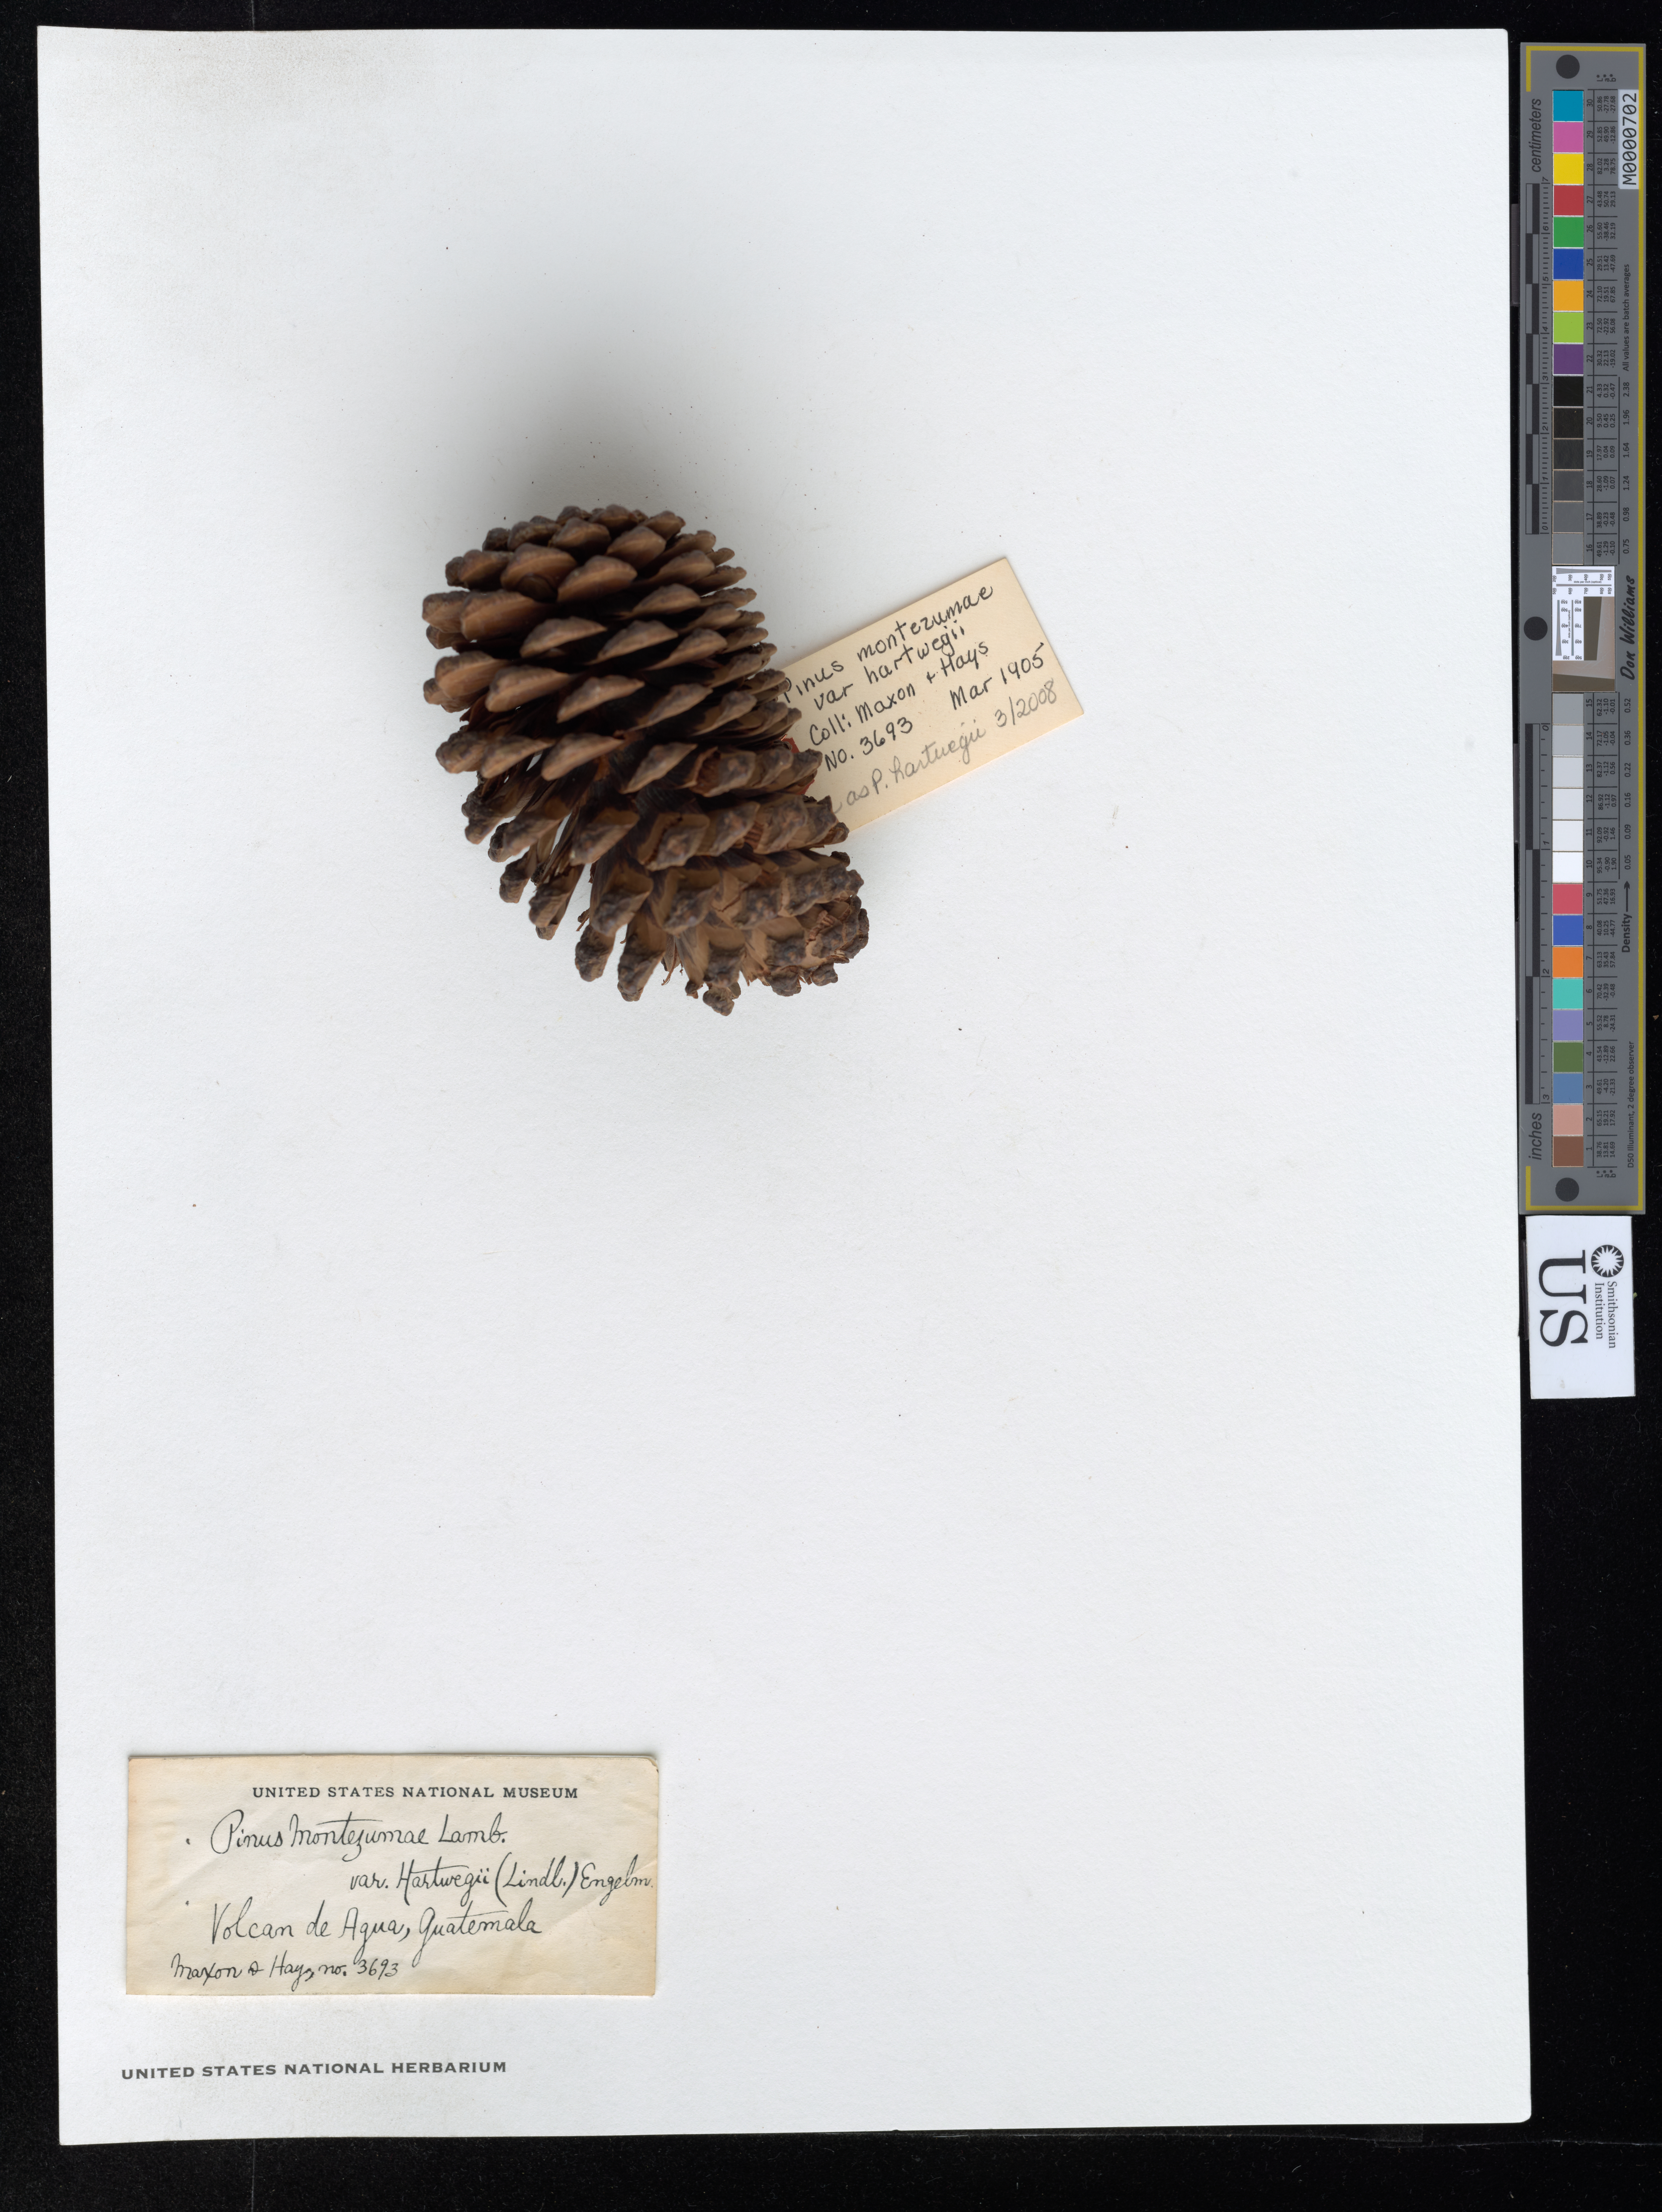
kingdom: Plantae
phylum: Tracheophyta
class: Pinopsida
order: Pinales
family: Pinaceae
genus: Pinus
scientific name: Pinus hartwegii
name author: Lindl.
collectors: W. R. Maxon & R. Hay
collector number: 3693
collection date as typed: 22 Mar 1905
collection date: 1905-03-22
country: Guatemala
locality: Volcán de Agua.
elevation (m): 3300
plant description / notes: From sheets USNH numbers 473633 and 3060626 (2 cones).